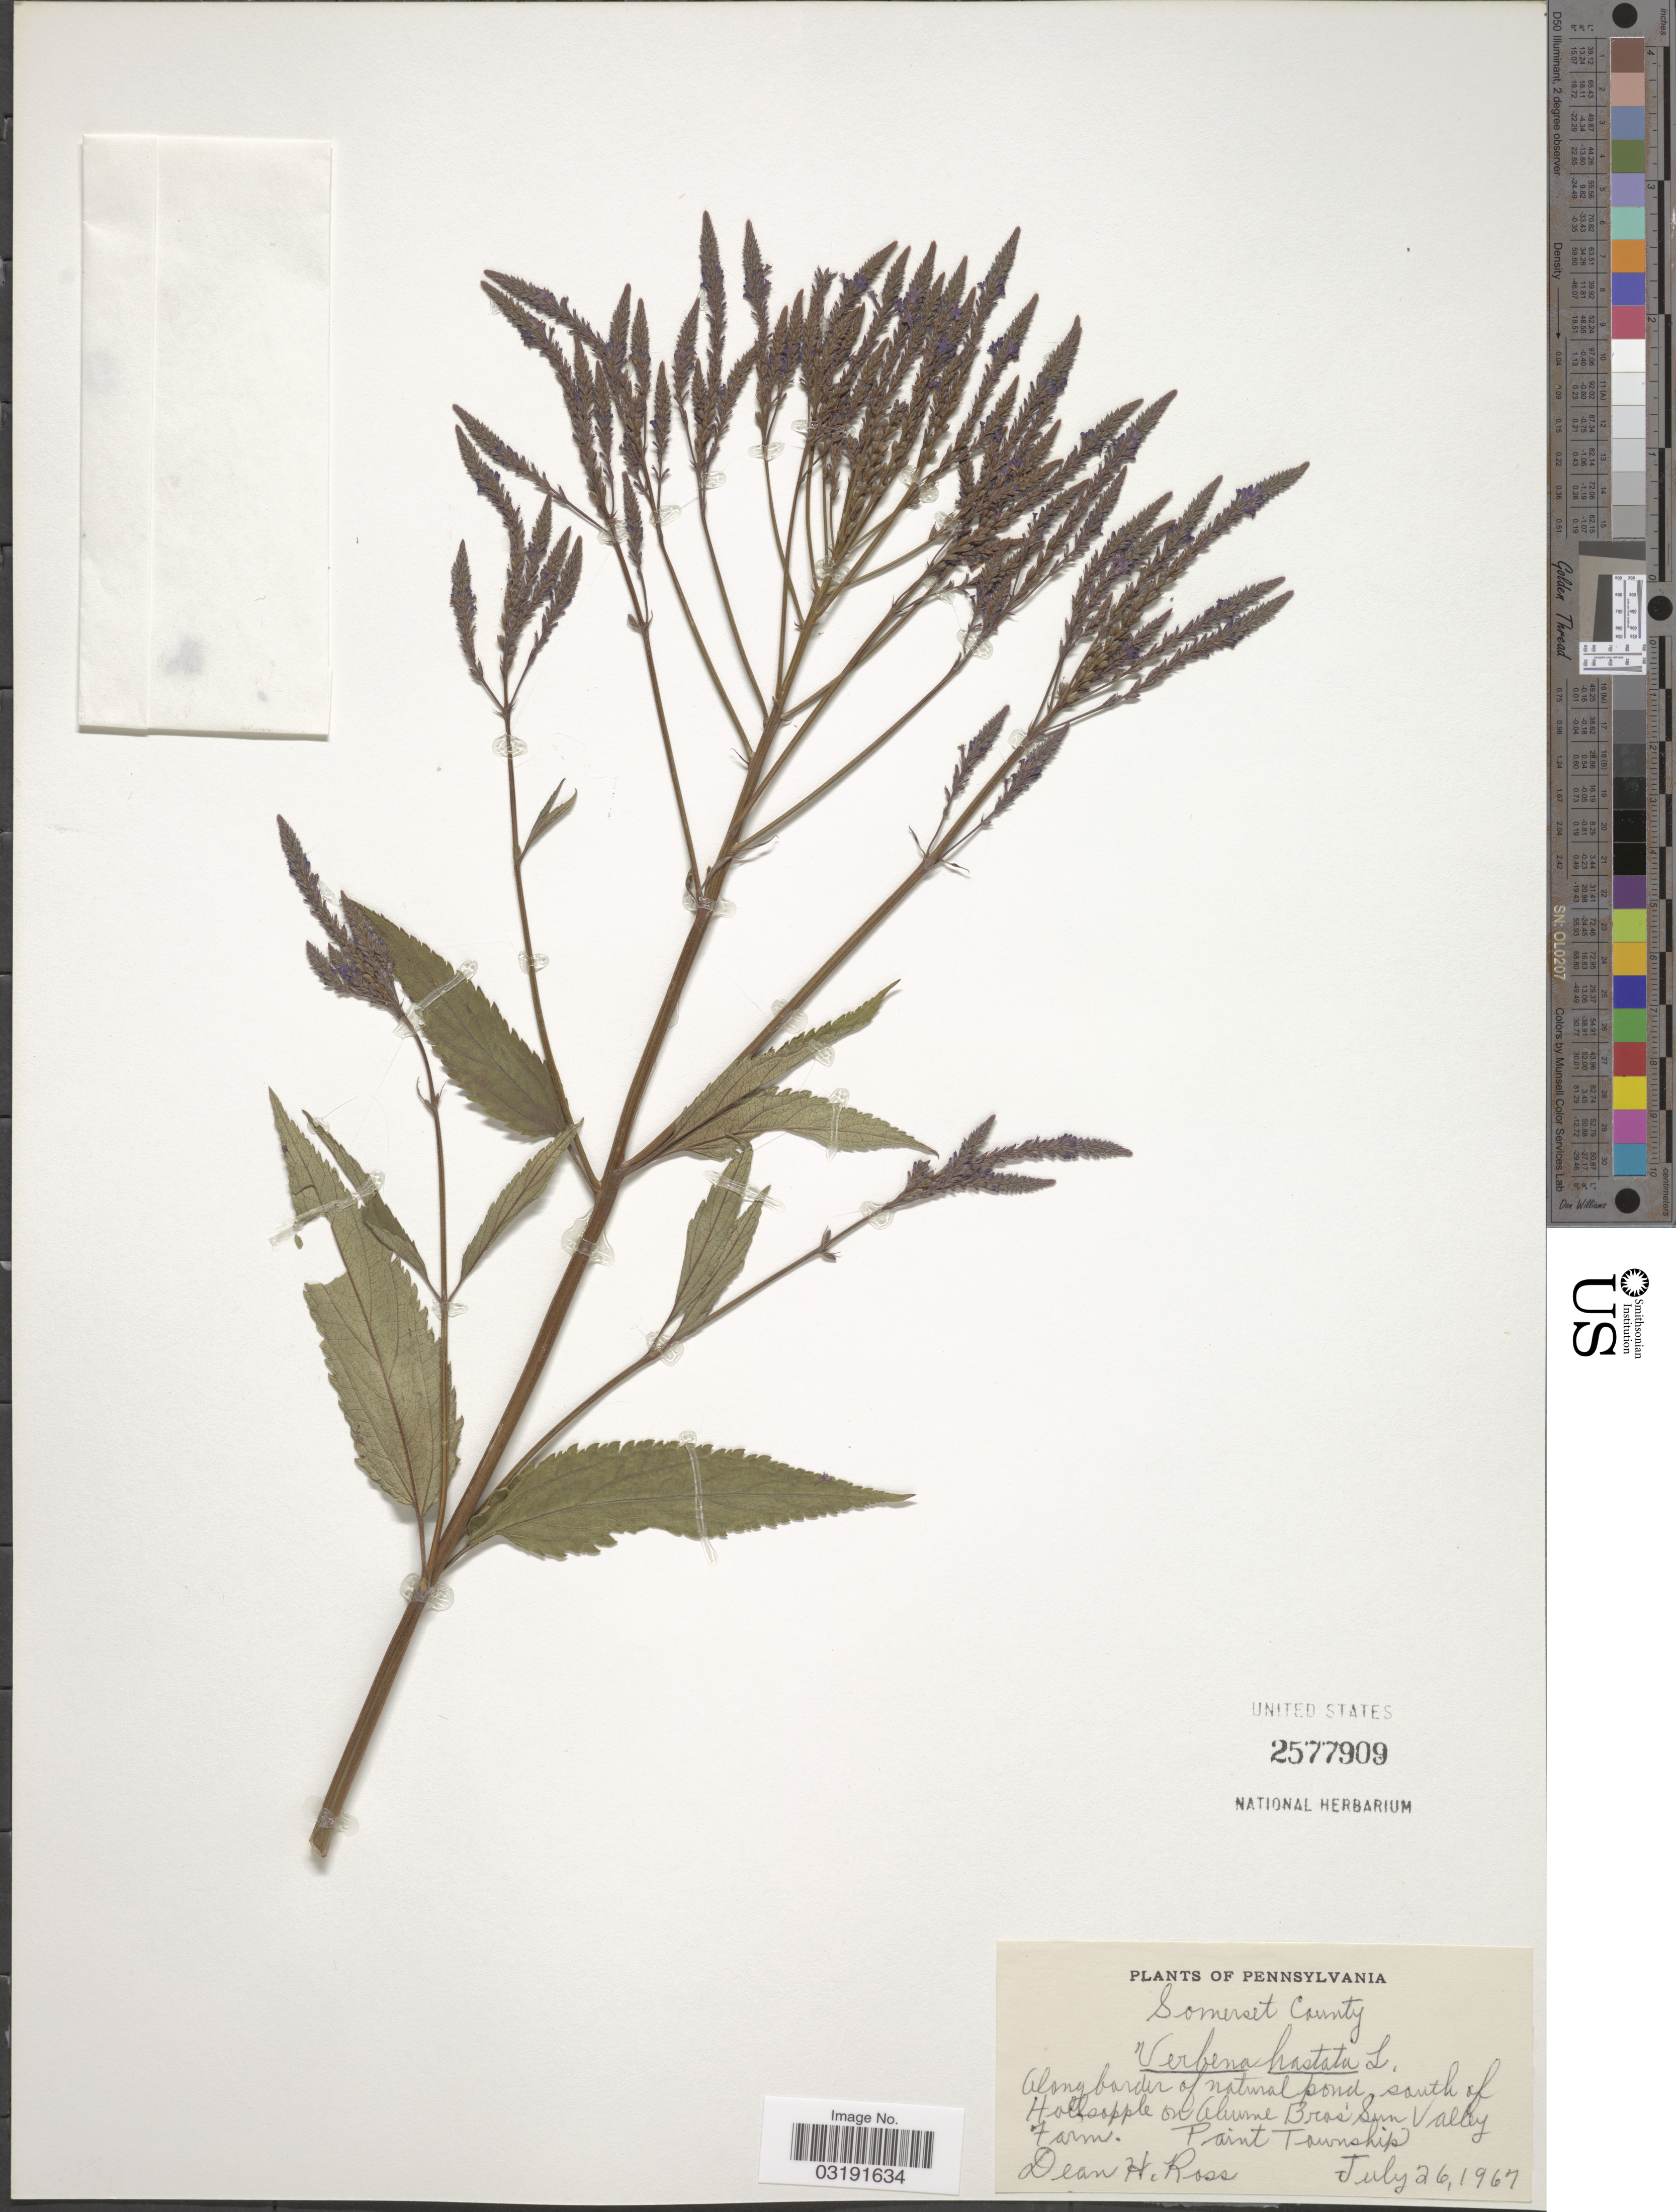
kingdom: Plantae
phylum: Tracheophyta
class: Magnoliopsida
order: Lamiales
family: Verbenaceae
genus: Verbena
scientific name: Verbena hastata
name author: L.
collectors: D. Ross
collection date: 1967-07-26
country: United States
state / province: Pennsylvania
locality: Somerset County, Along border of natural pond, south of Hollsopple on Aburne [interpreted] Bros' Sun Valley Farm. Paint Township.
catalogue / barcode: US 2577909